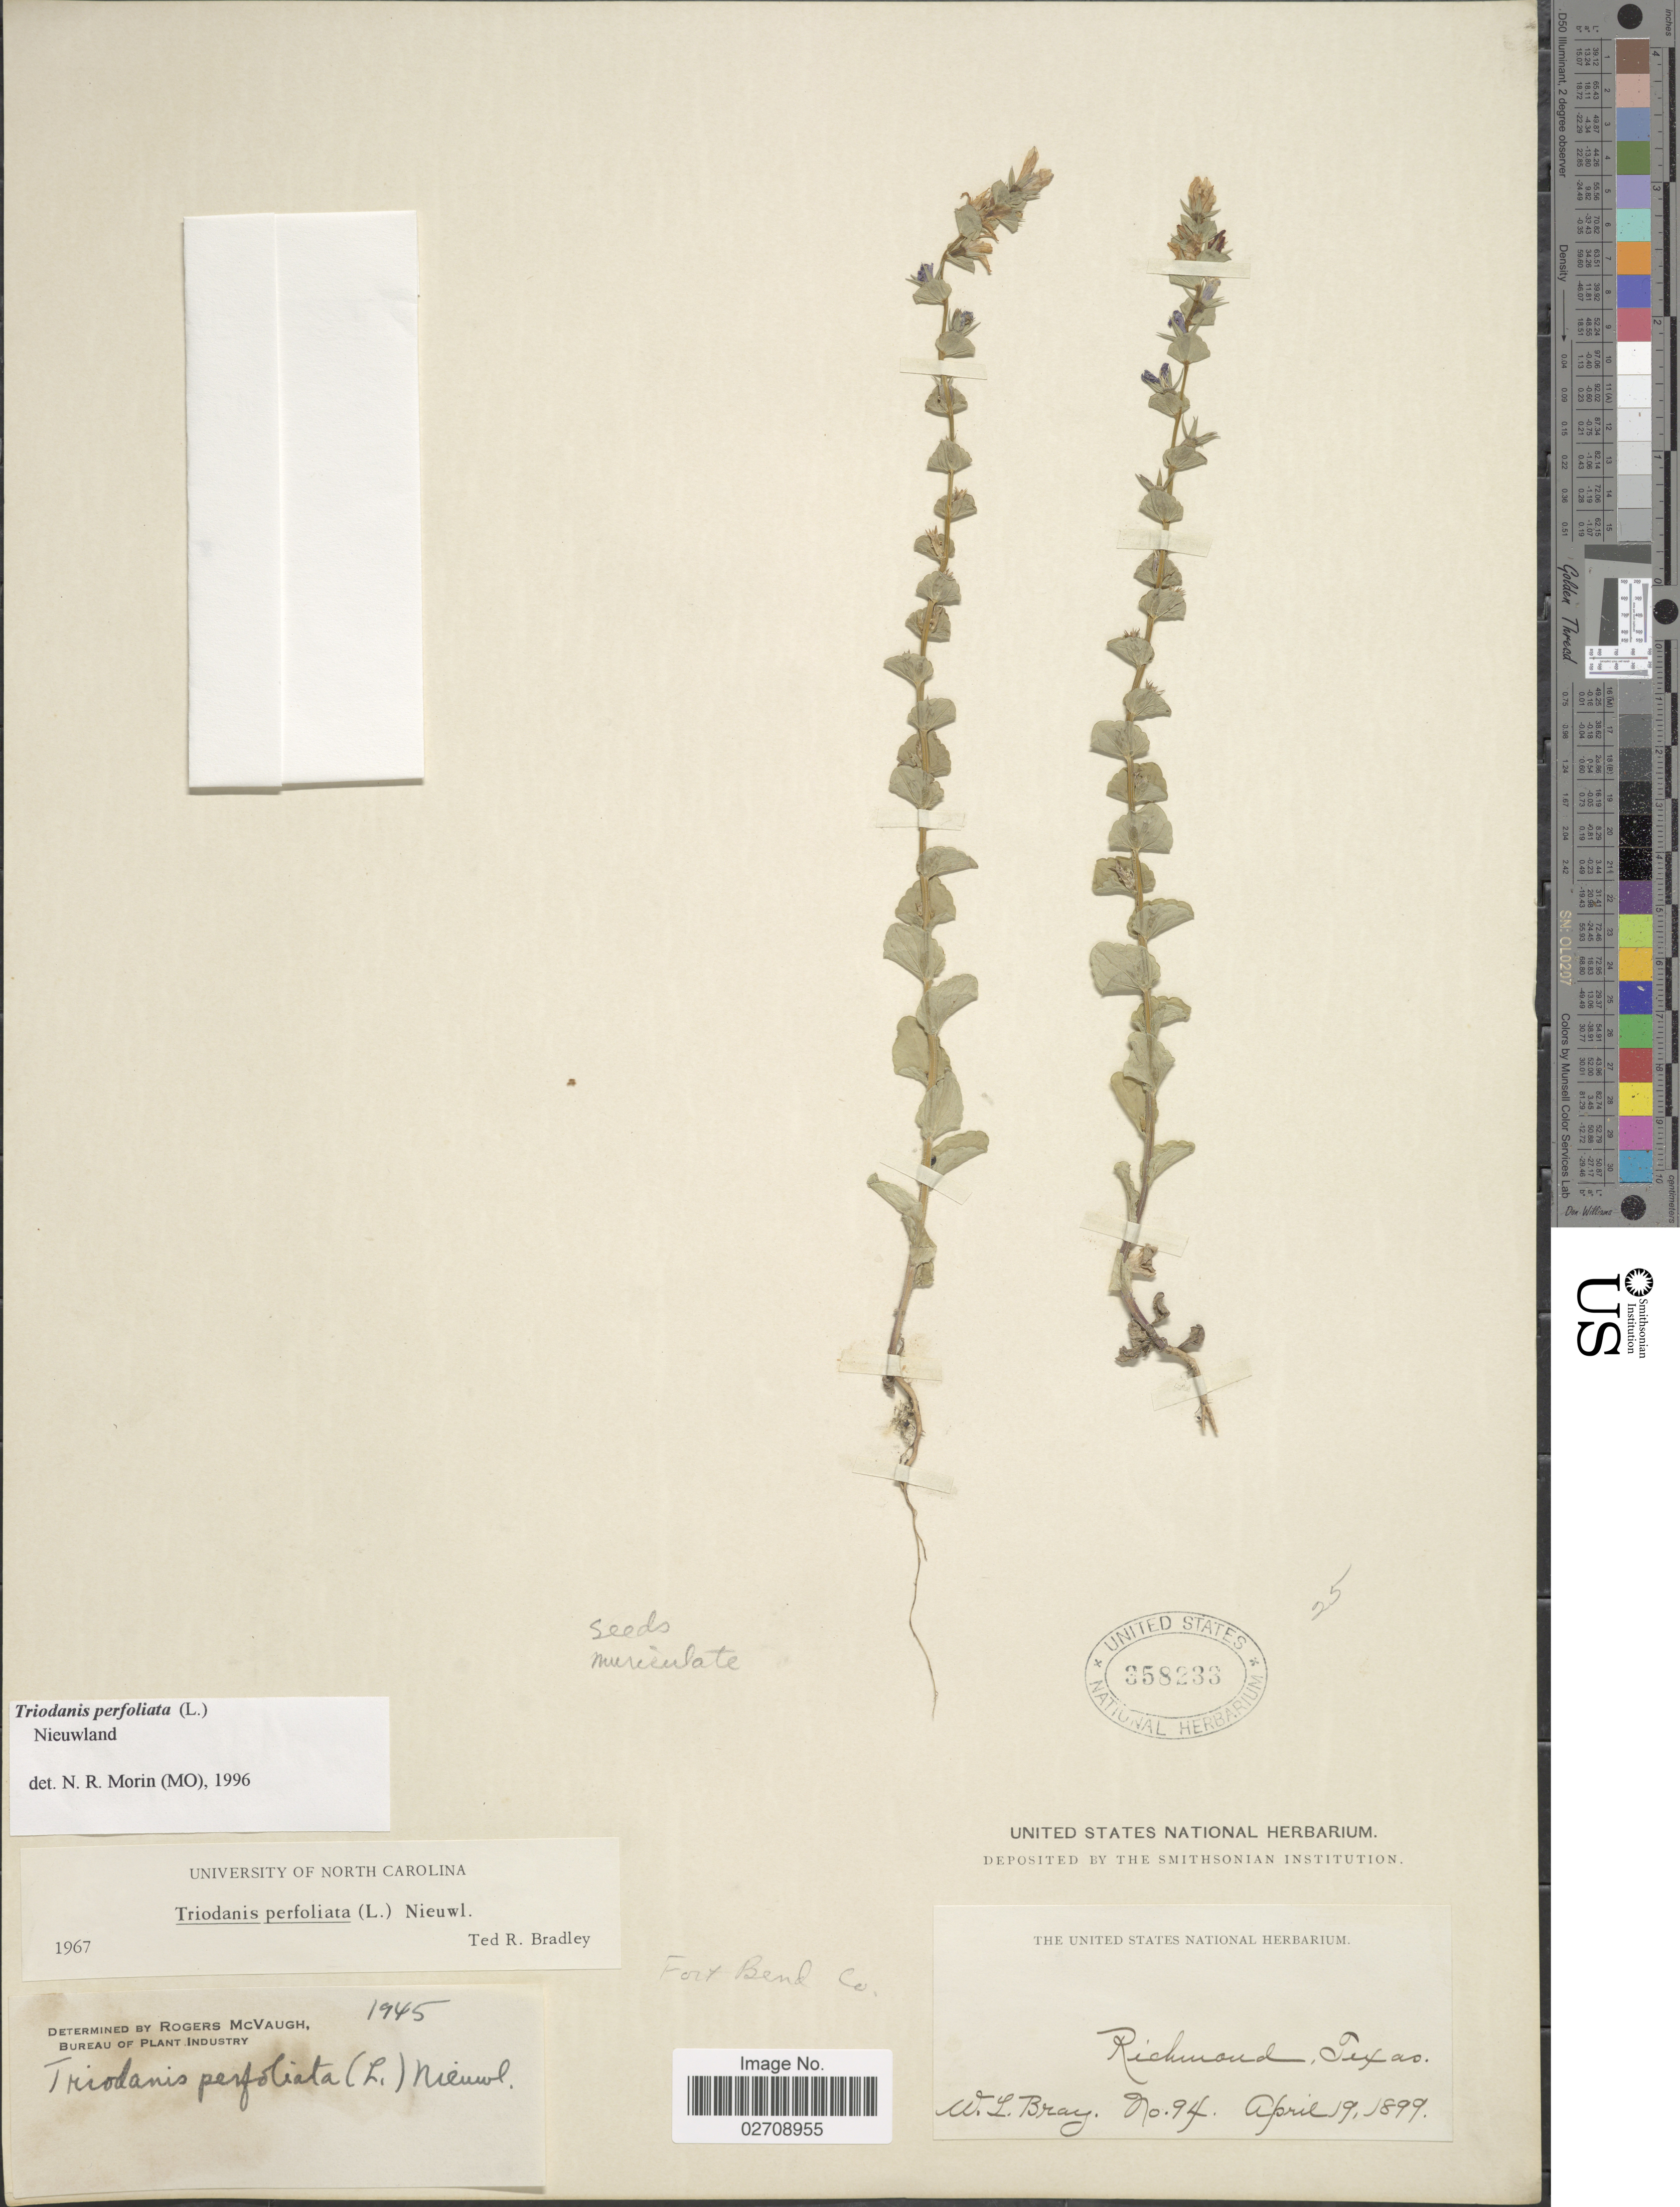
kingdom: Plantae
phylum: Tracheophyta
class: Magnoliopsida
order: Asterales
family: Campanulaceae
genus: Triodanis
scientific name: Triodanis perfoliata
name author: (L.) Nieuwl.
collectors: W. L. Bray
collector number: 94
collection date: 1899-04-19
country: United States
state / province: Texas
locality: Richmond. Fort Bend Co.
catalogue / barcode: US 358233